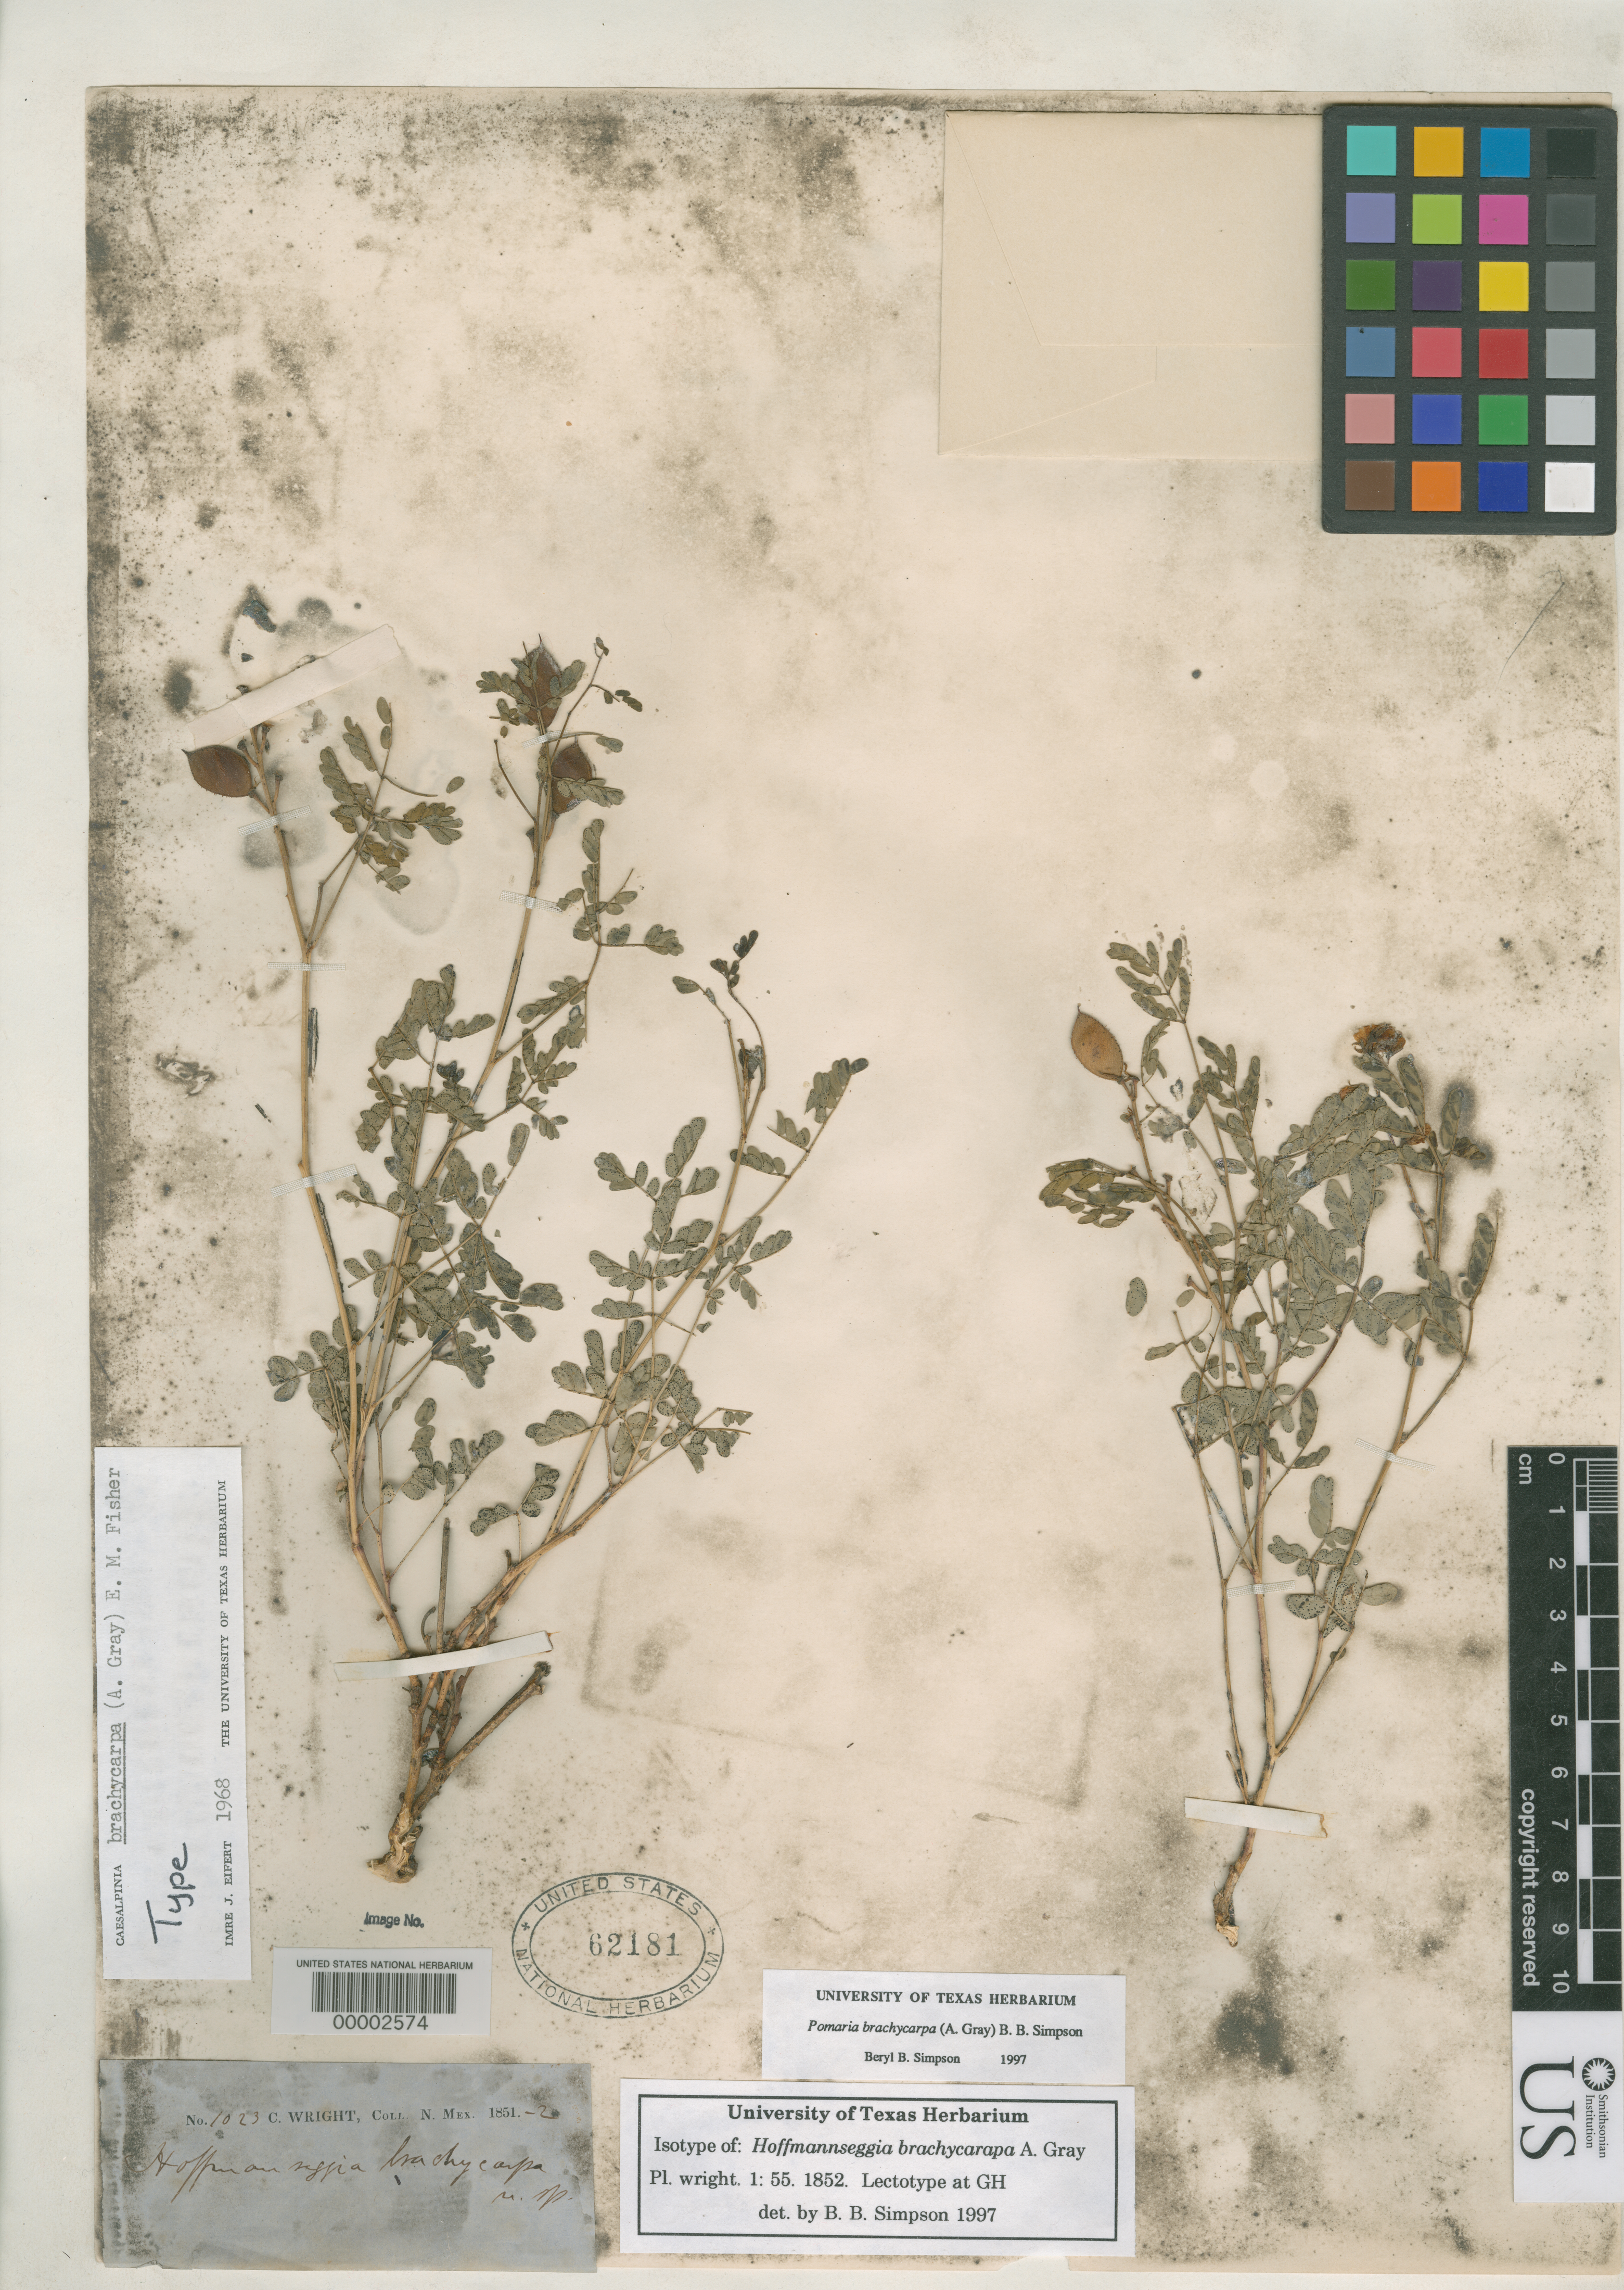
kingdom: Plantae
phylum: Tracheophyta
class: Magnoliopsida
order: Fabales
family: Fabaceae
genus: Hoffmannseggia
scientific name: Hoffmannseggia brachycarpa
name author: A. Gray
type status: Isotype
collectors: C. Wright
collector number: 1023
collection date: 1851/1852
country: United States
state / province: New Mexico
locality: "N. Mex." [=northern Mexico or New Mexico? either way possibly referring to present-day Arizona or Texas]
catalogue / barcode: US 62181